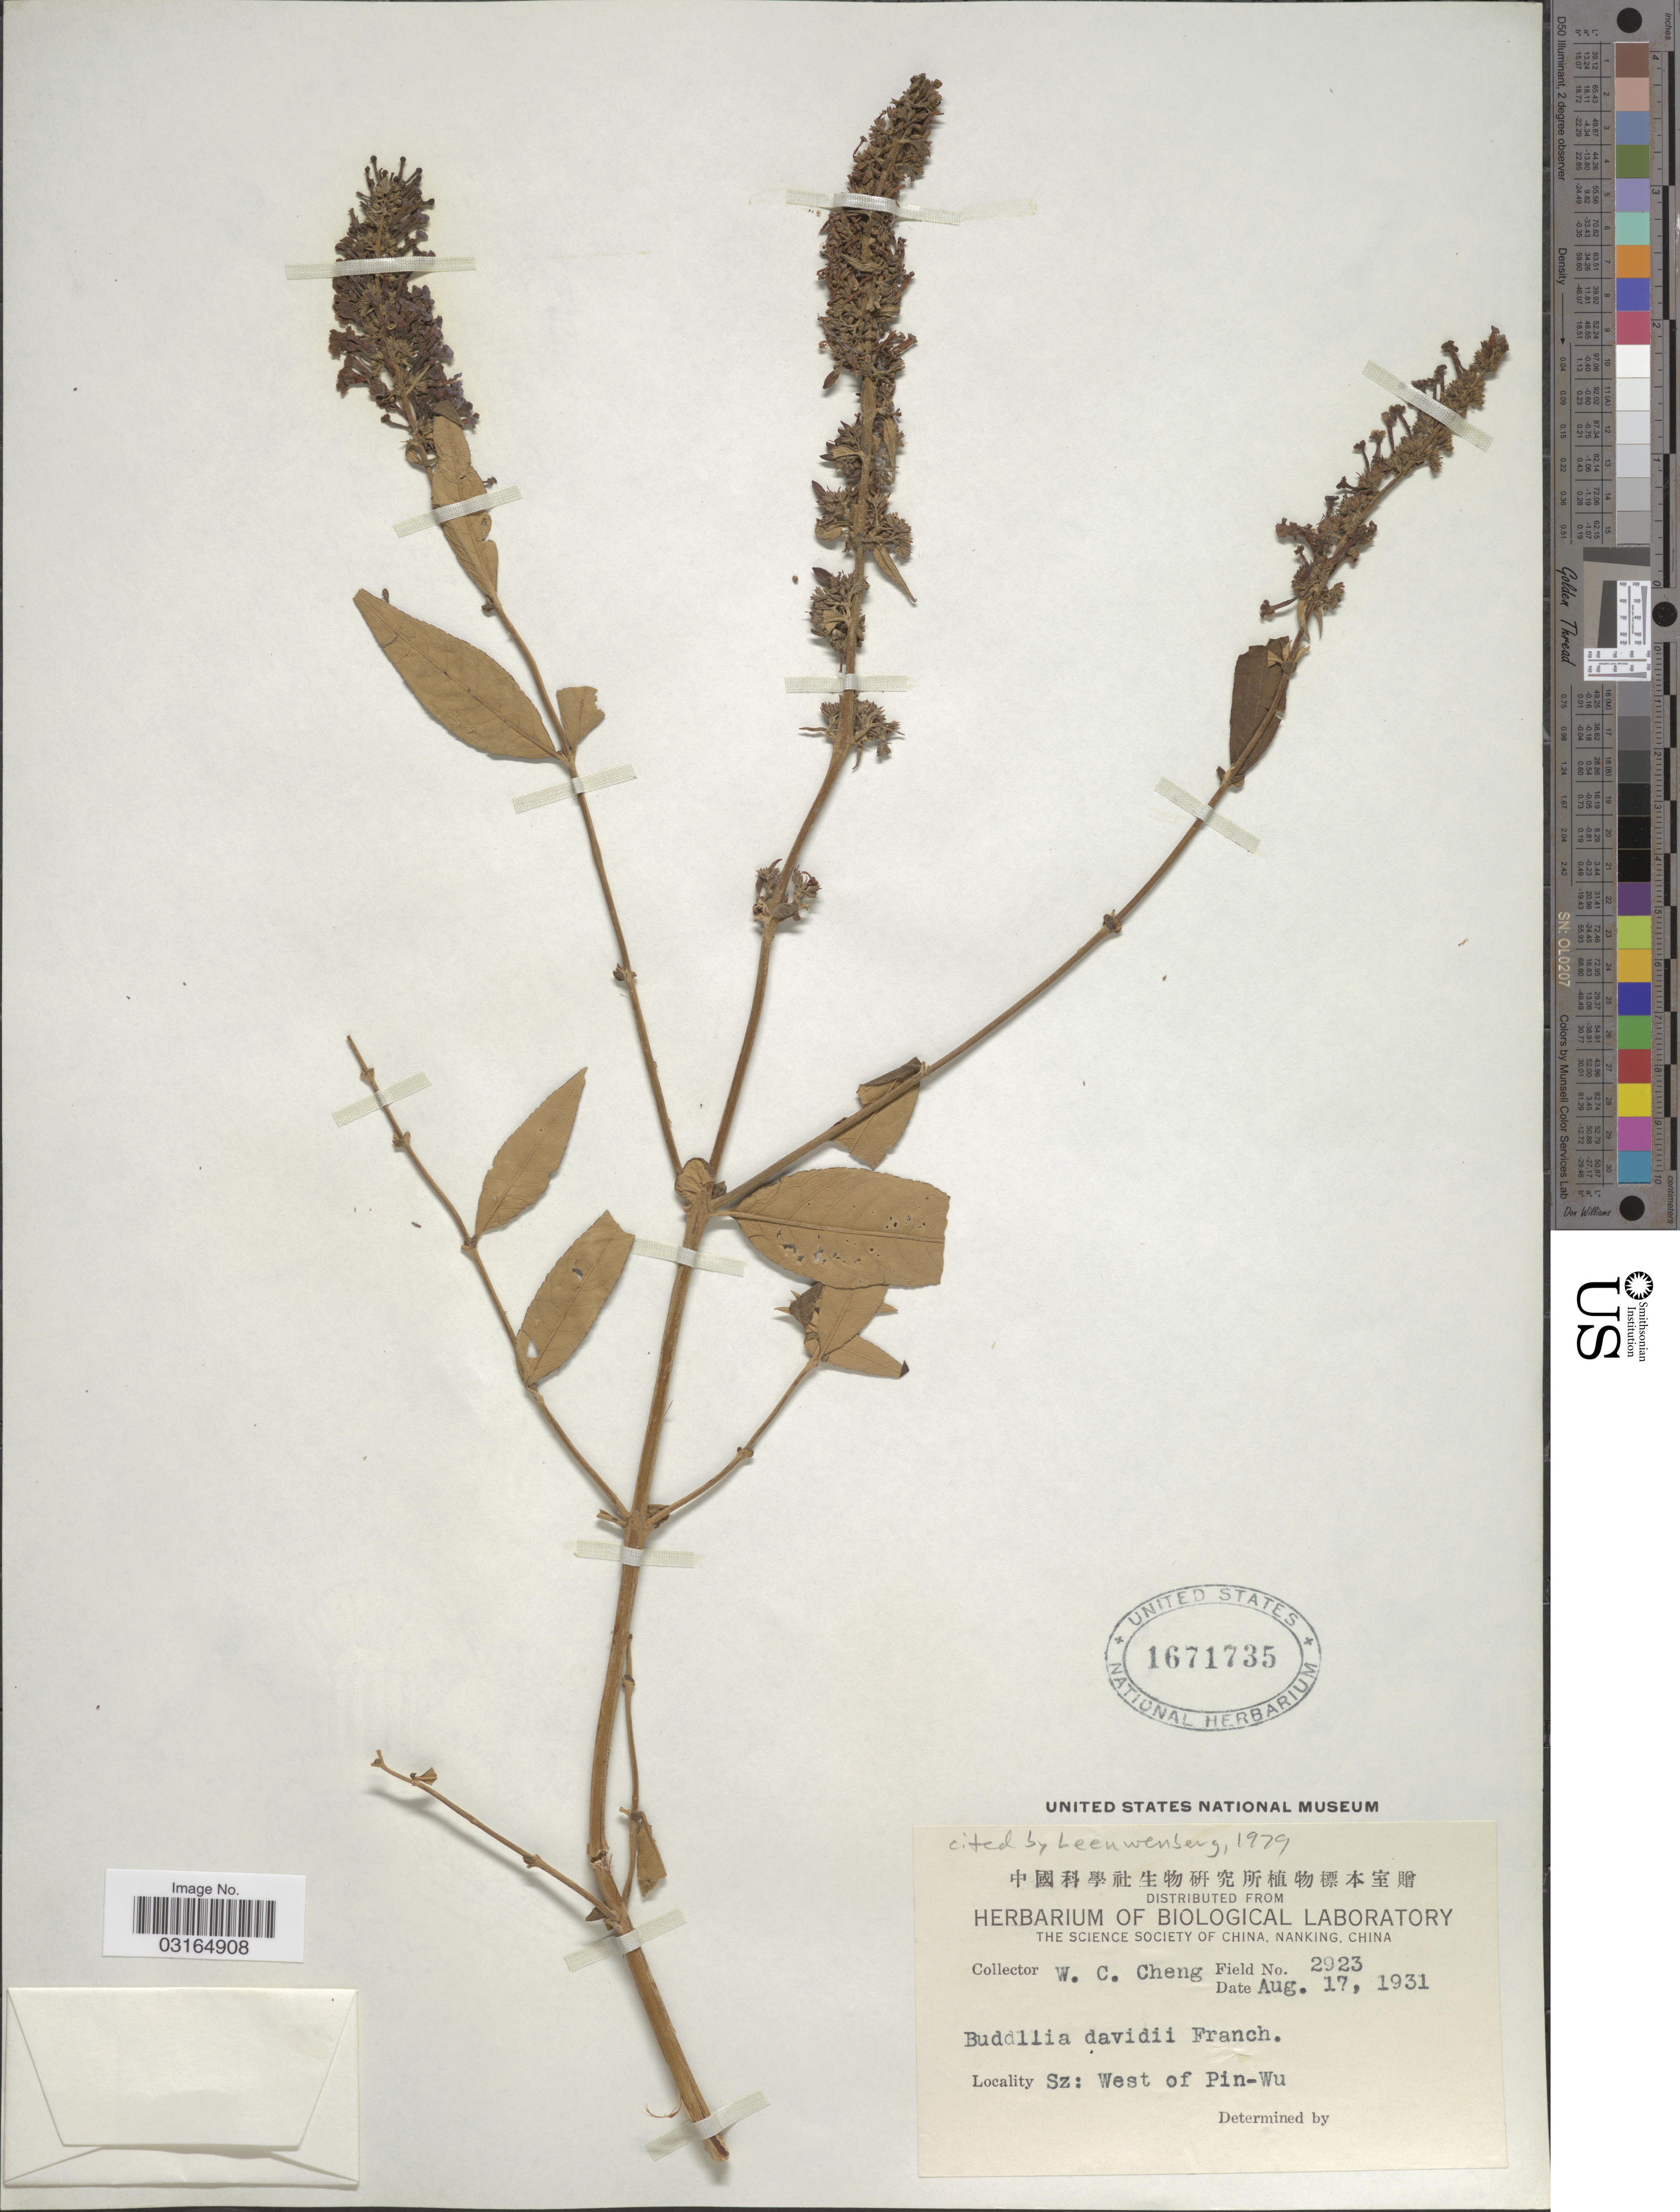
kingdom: Plantae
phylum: Tracheophyta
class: Magnoliopsida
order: Lamiales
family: Scrophulariaceae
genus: Buddleja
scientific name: Buddleja davidii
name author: Franch.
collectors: W. C. Cheng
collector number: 2923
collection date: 1931-08-17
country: China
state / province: Sichuan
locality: Sz: West of Pin-Wu.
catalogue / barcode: US 1671735